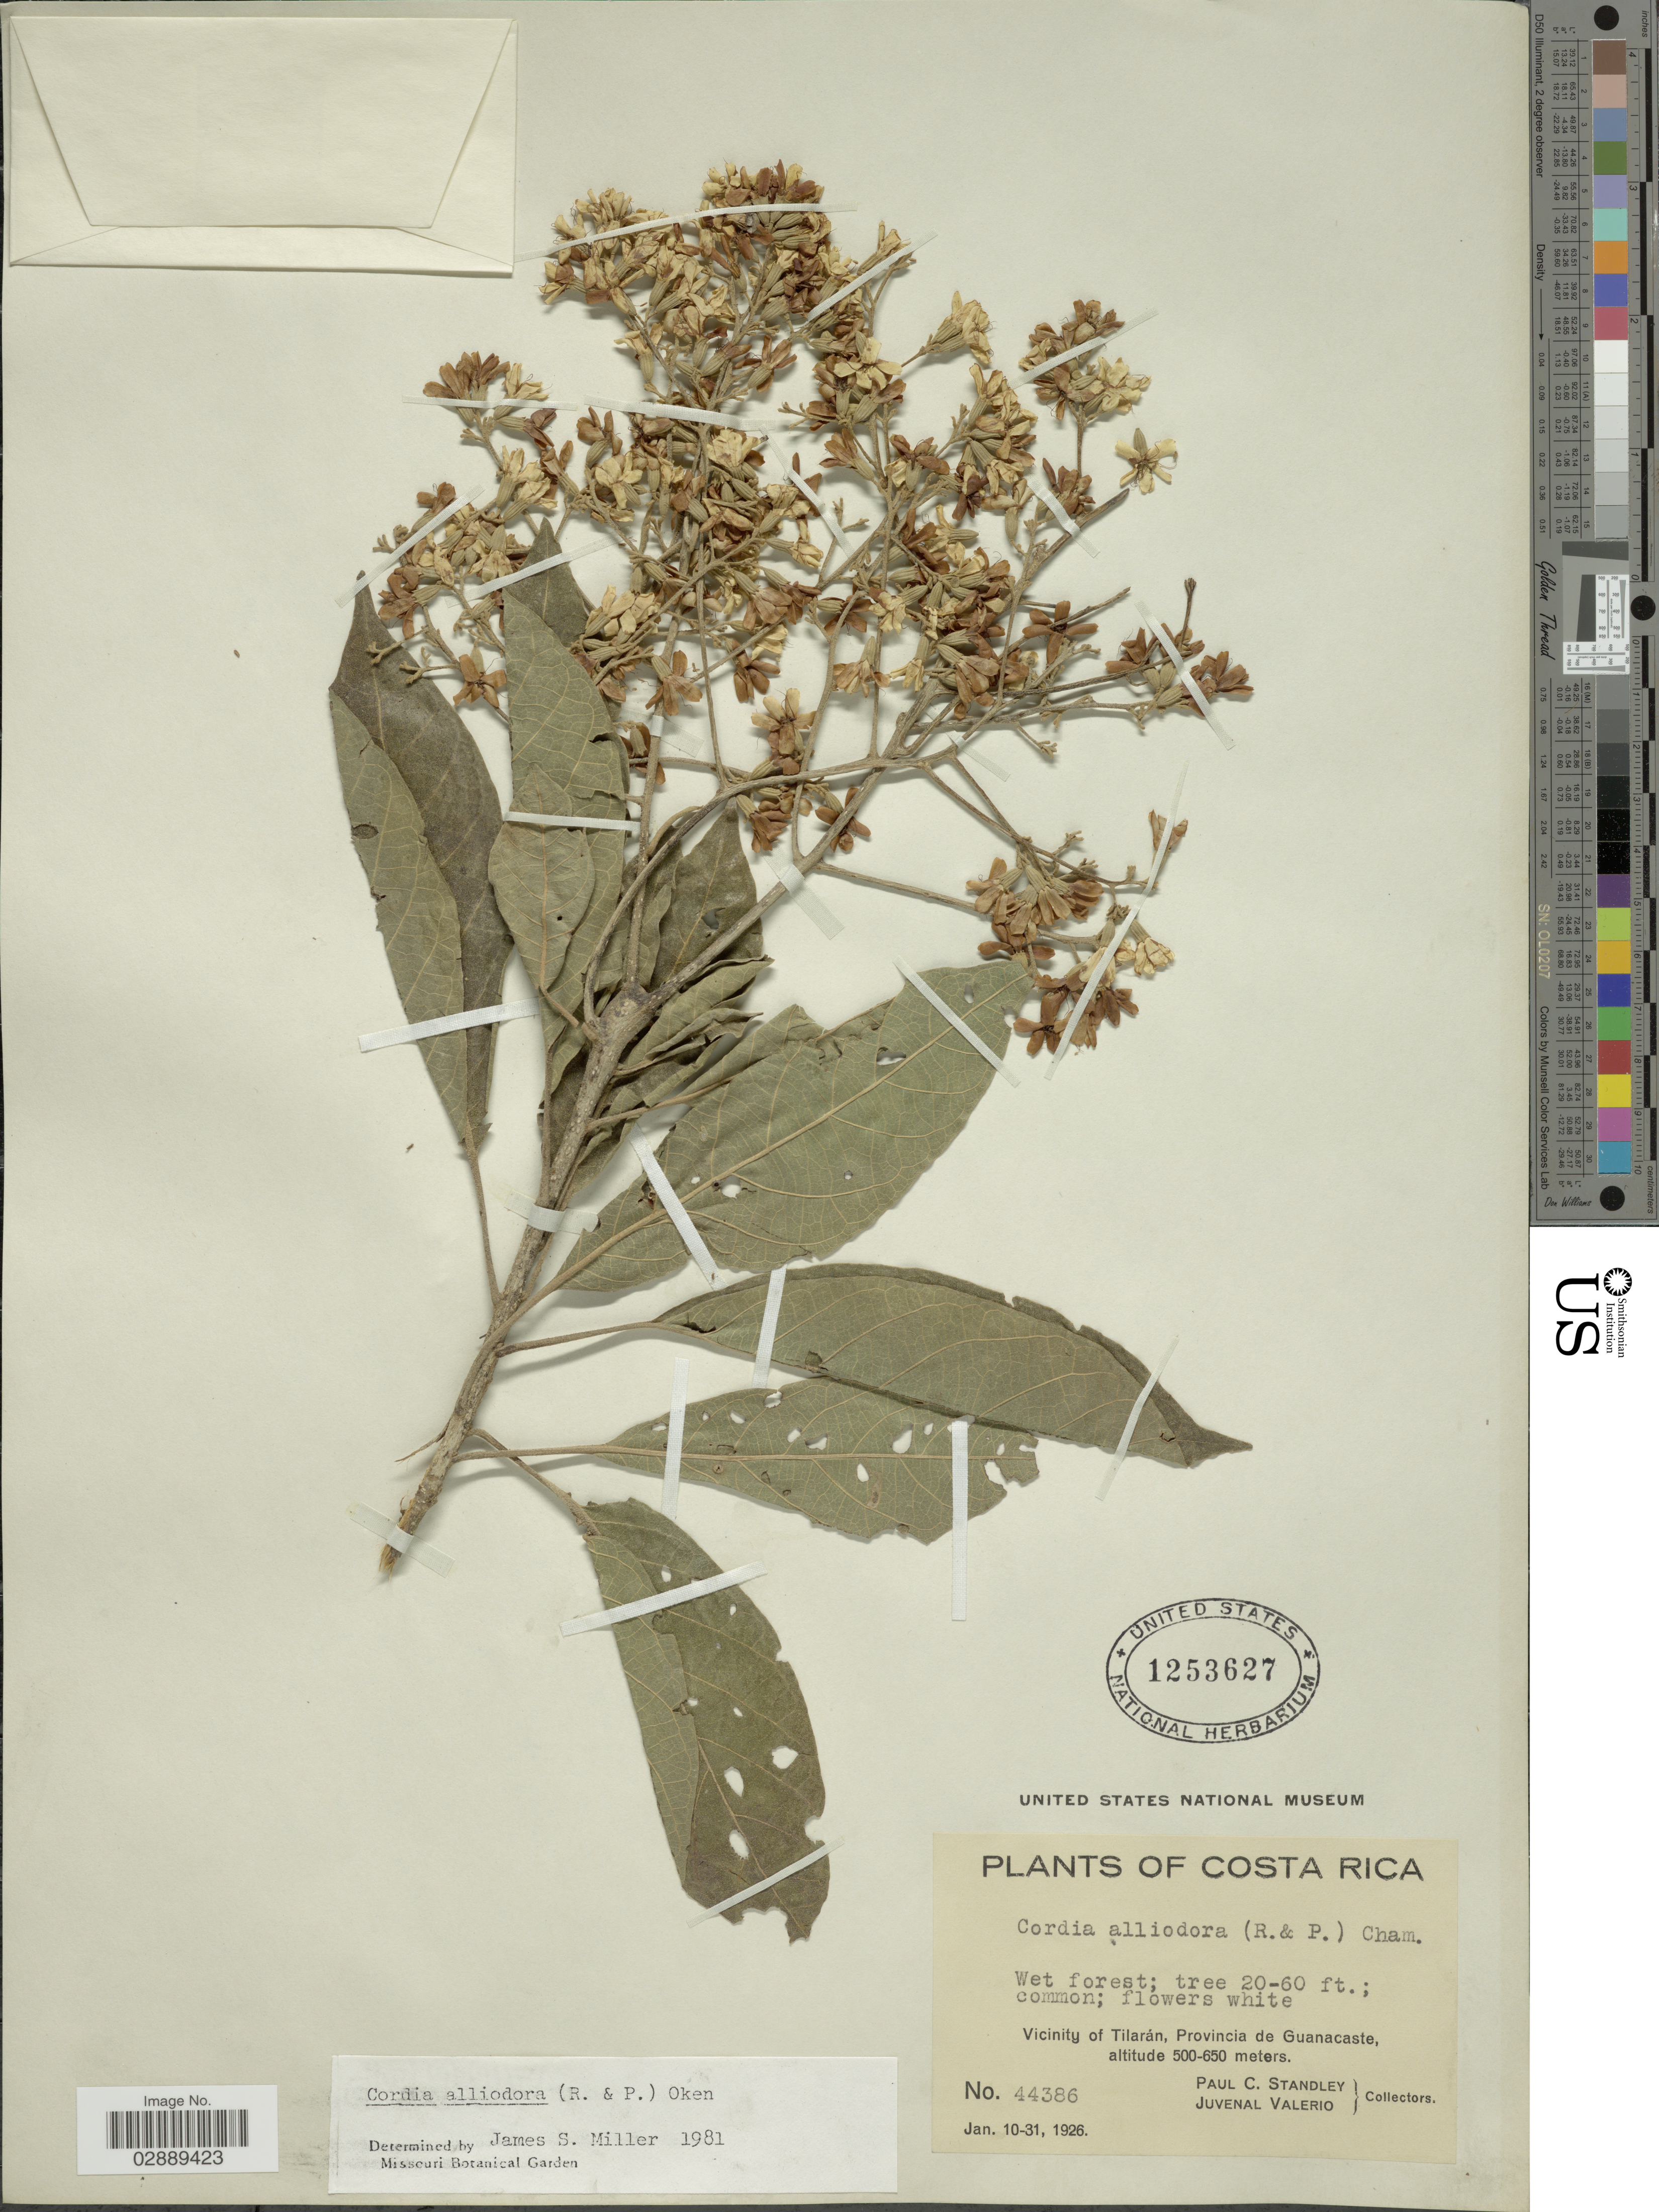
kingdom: Plantae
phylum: Tracheophyta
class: Magnoliopsida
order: Boraginales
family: Cordiaceae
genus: Cordia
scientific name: Cordia alliodora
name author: (Ruiz & Pav.) Oken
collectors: P. C. Standley & J. Valerio R.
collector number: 44386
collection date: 1926-01-10/1926-01-31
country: Costa Rica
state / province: Guanacaste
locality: Vicinity of Tilarán.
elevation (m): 500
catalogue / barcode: US 1253627